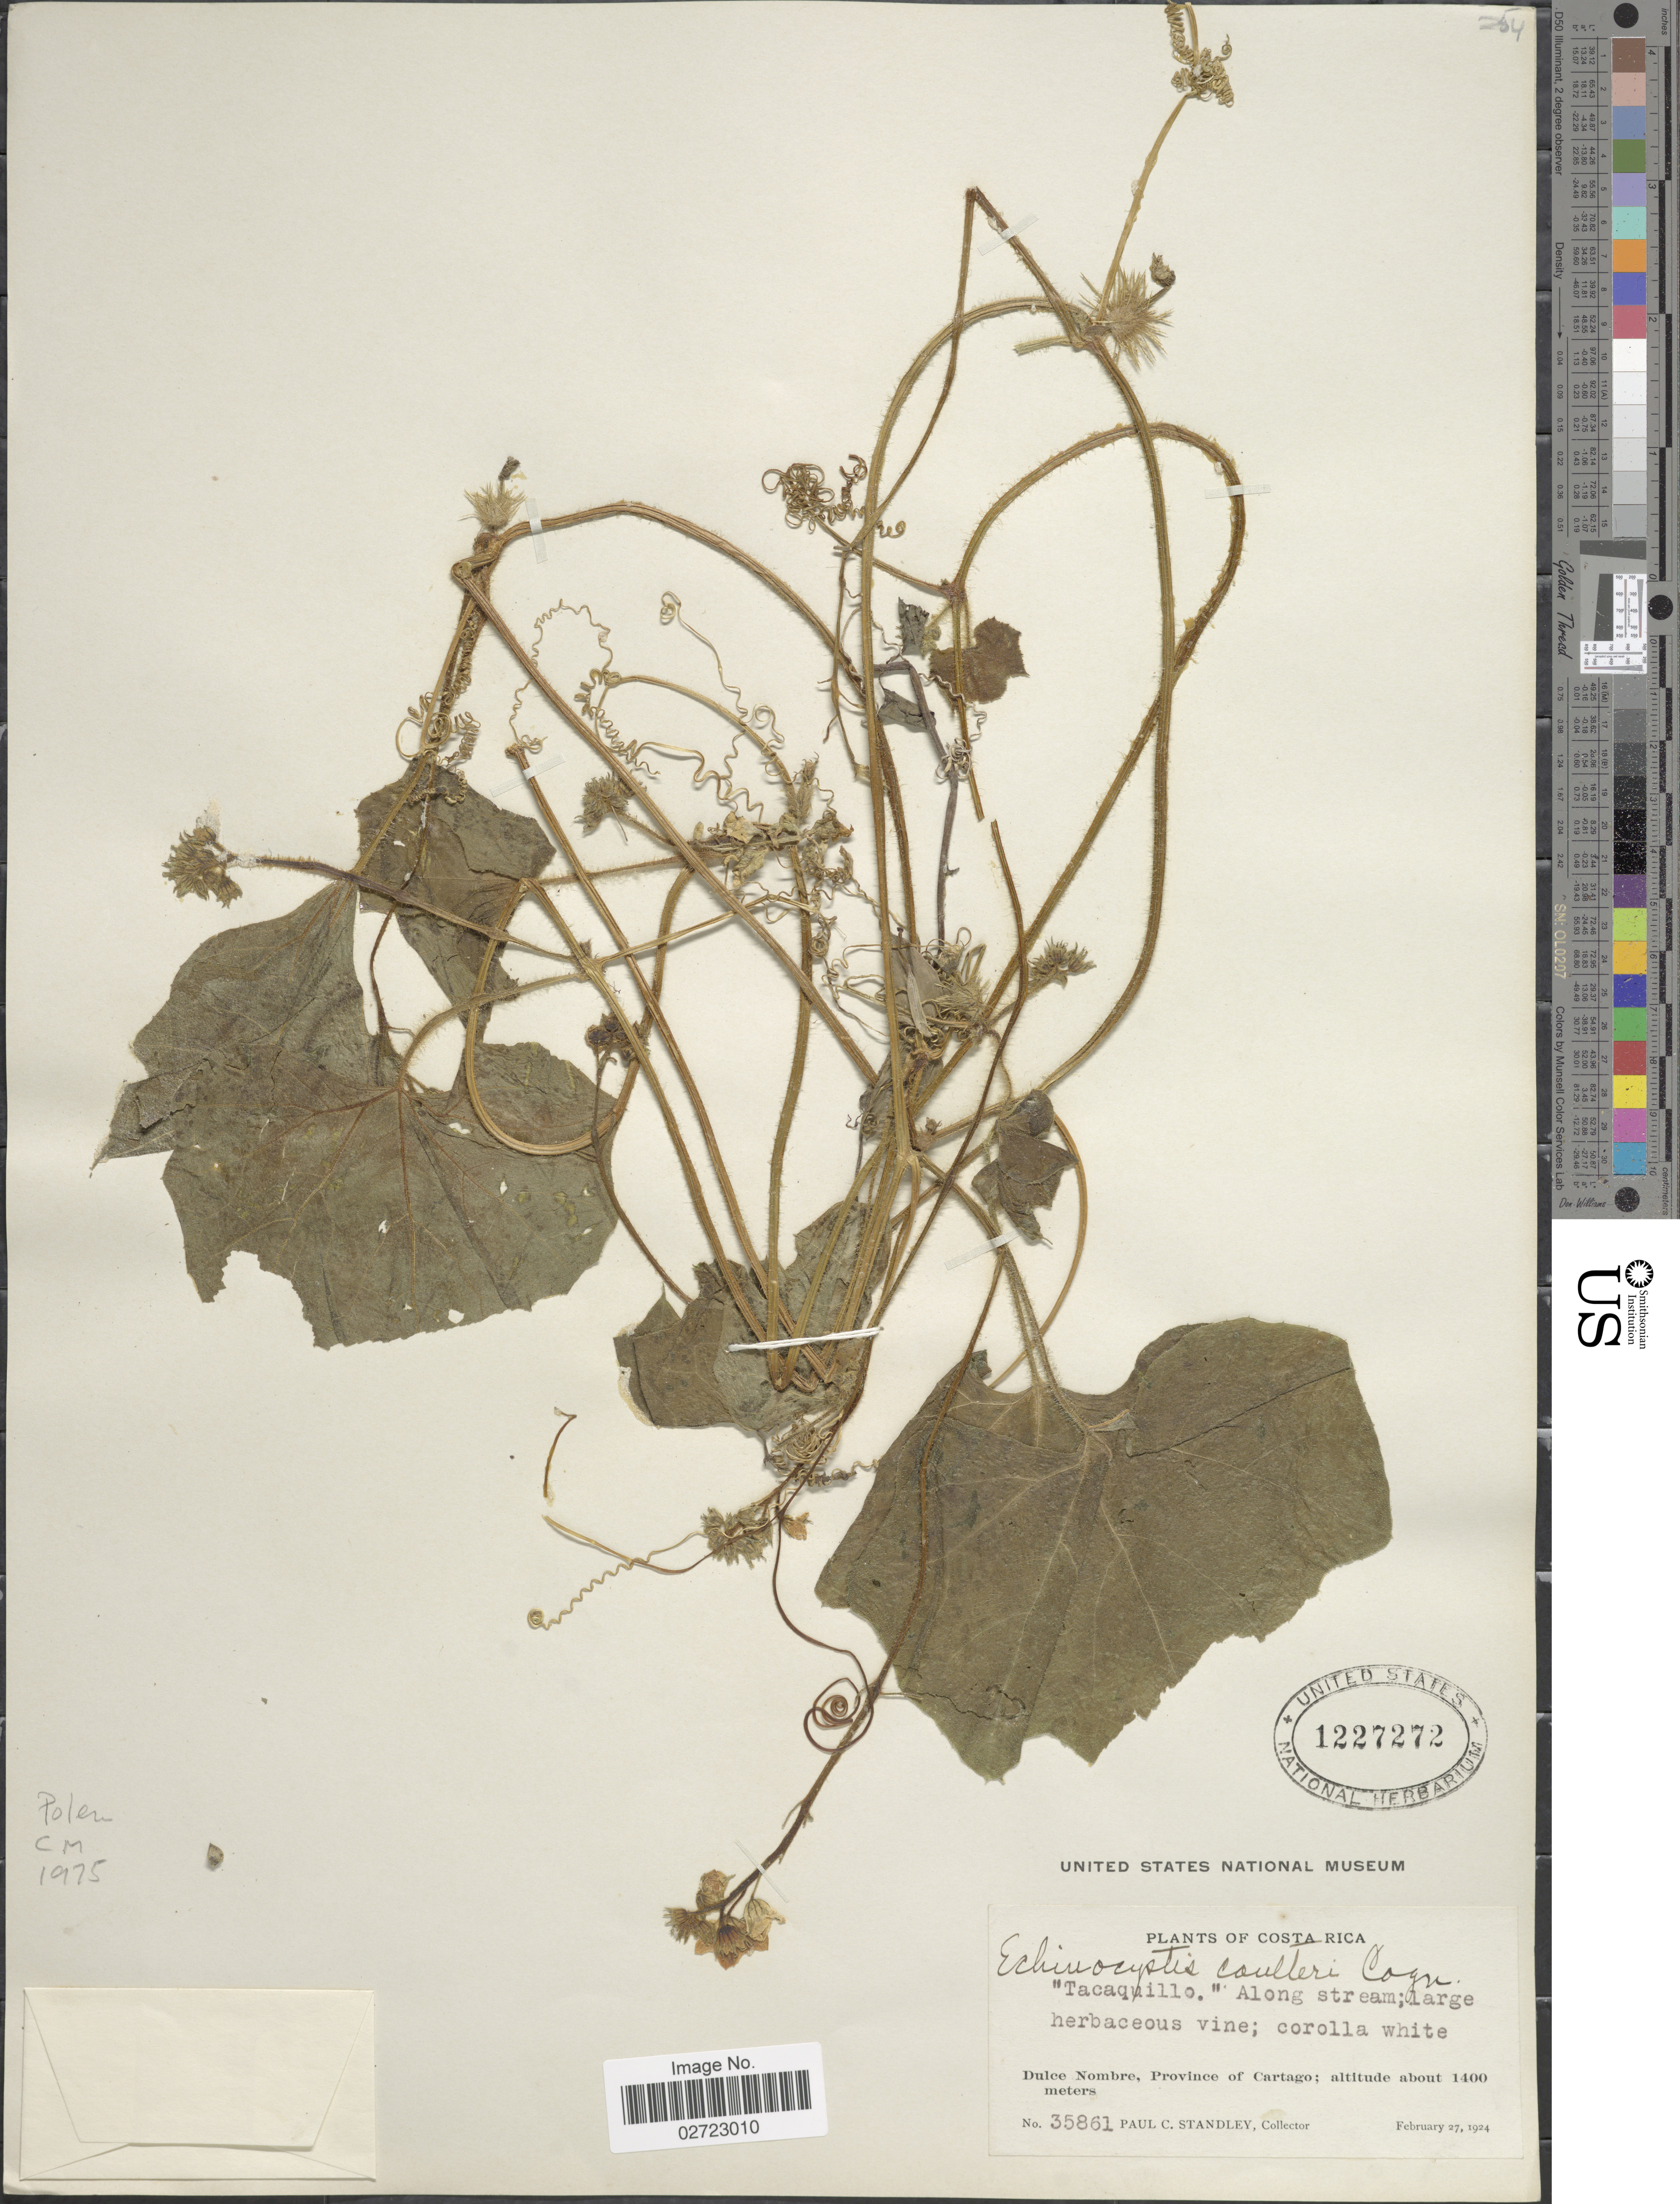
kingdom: Plantae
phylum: Tracheophyta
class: Magnoliopsida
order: Cucurbitales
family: Cucurbitaceae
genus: Echinopepon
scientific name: Echinopepon coulteri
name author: (A. Gray) Rose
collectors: P. C. Standley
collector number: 35861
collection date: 1924-02-27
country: Costa Rica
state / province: Cartago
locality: Dulce Nombre, along stream.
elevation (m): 1400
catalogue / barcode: US 1227272